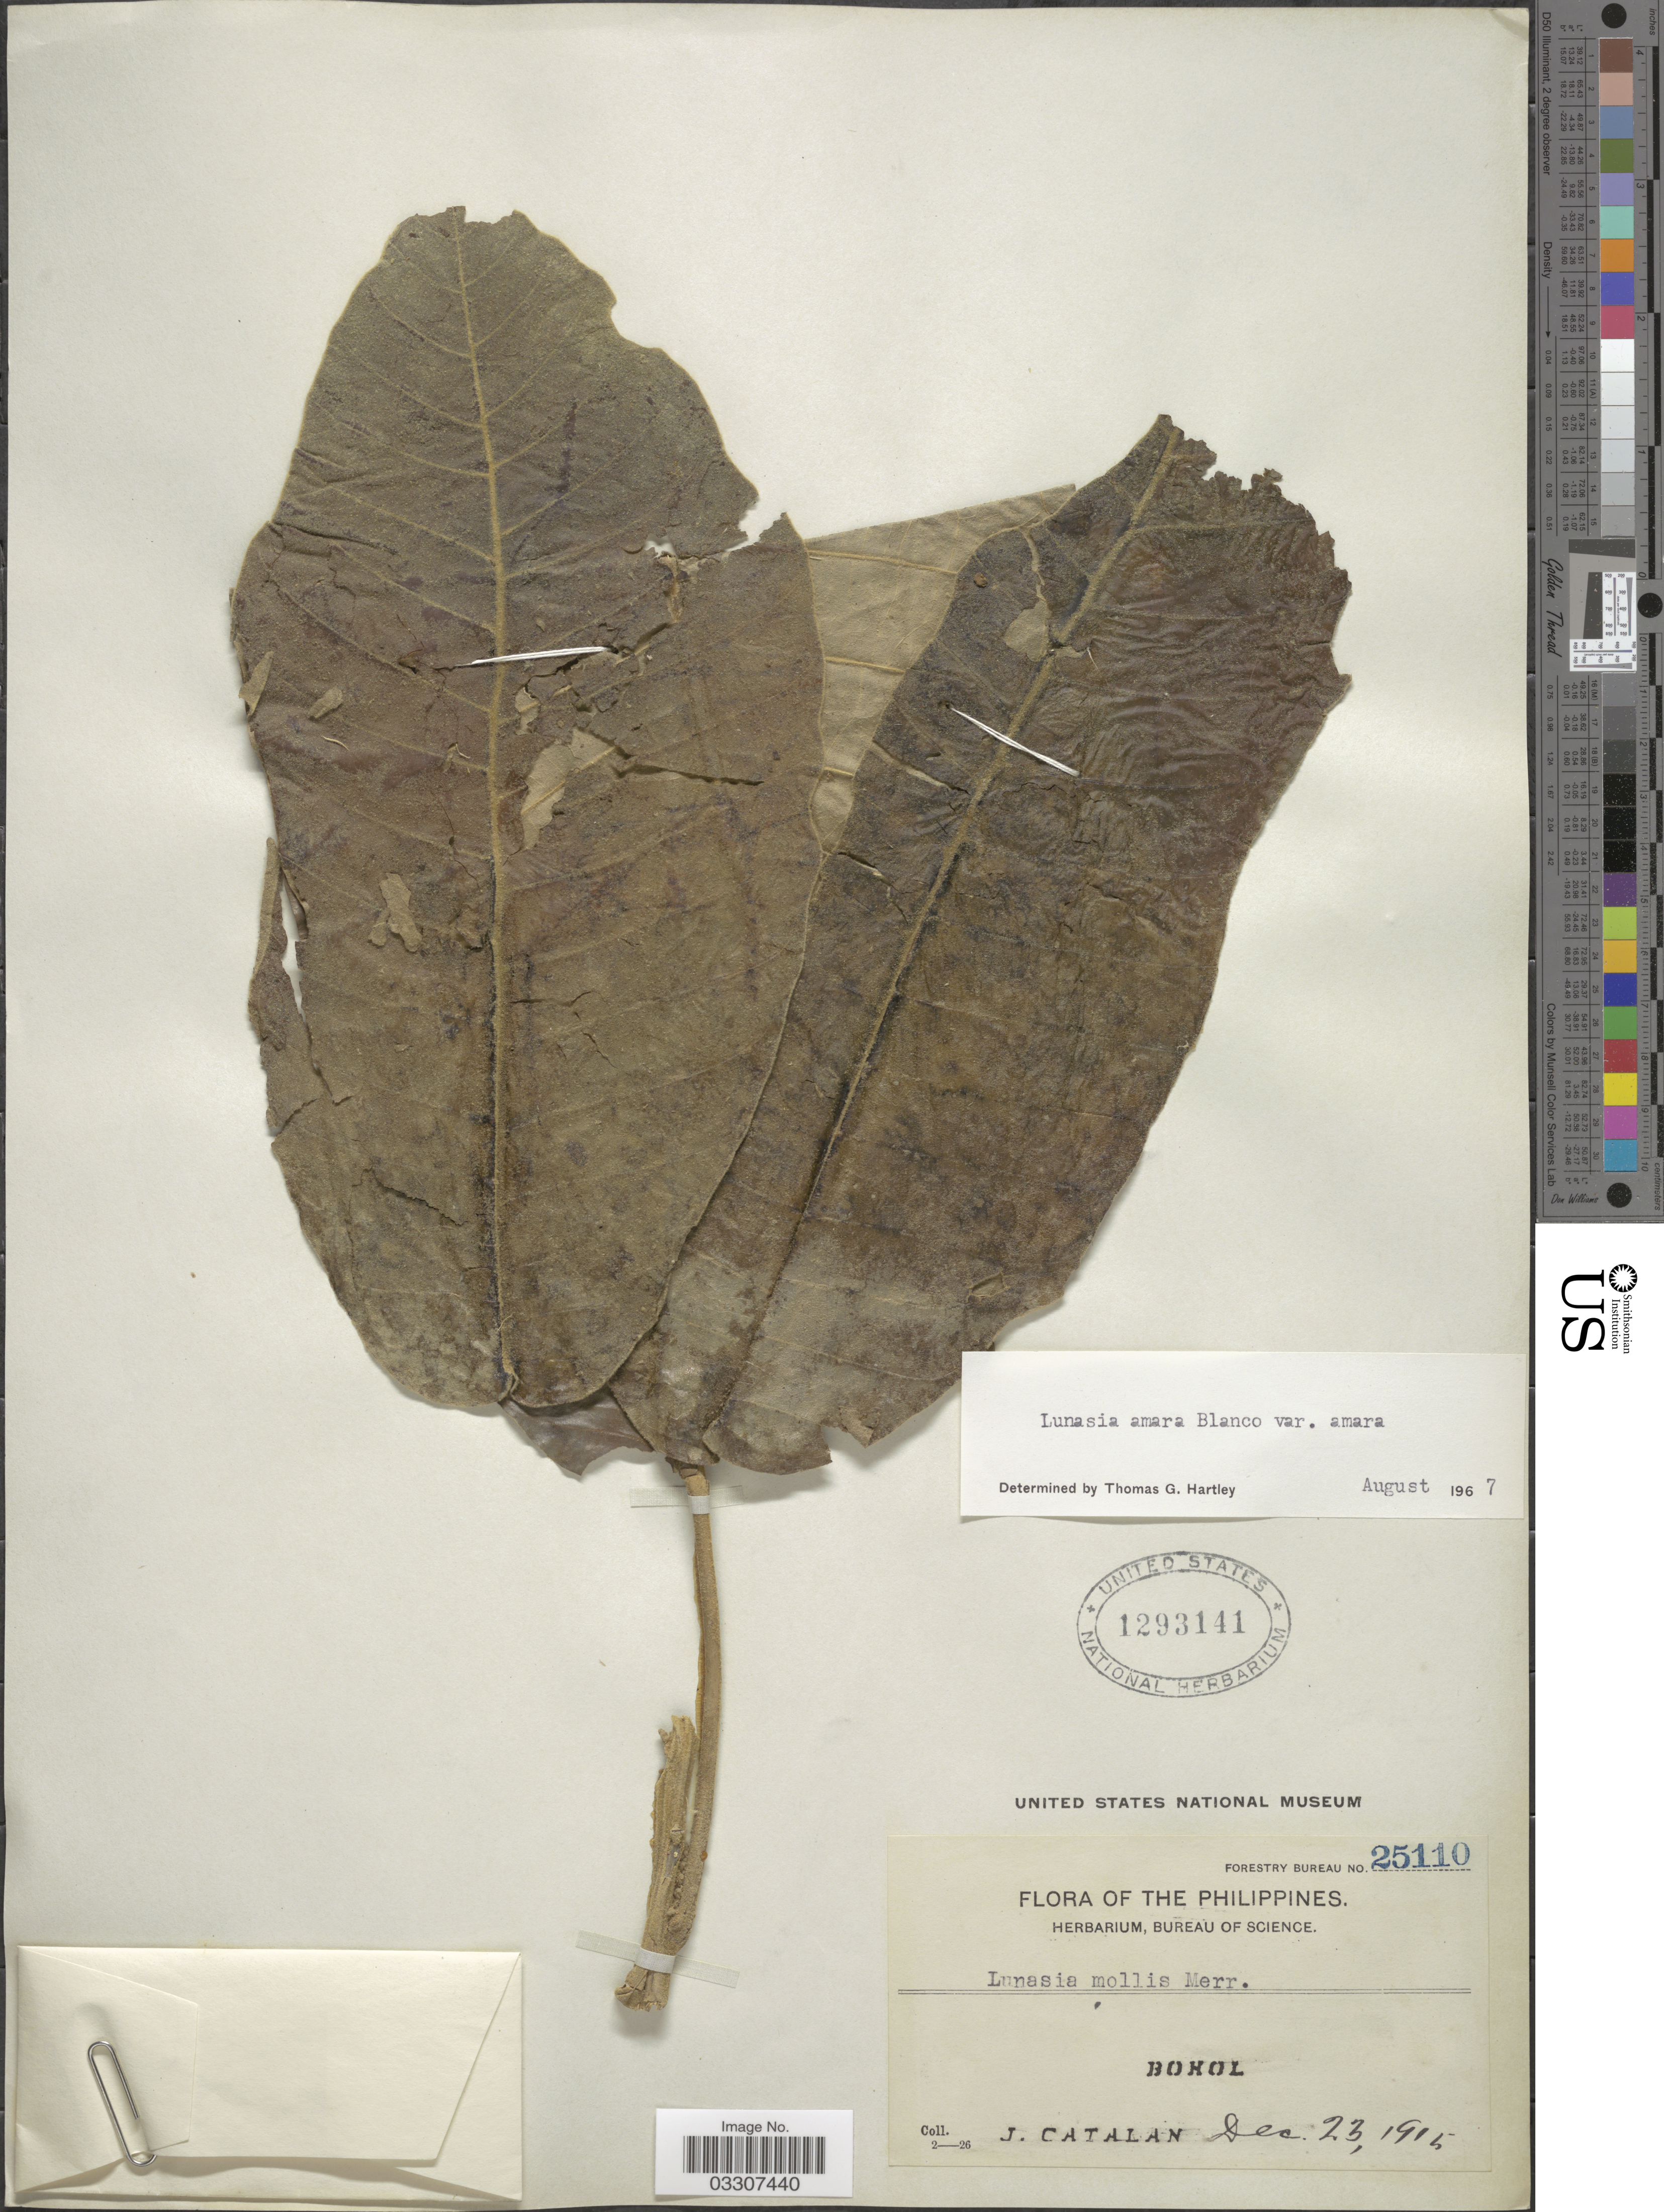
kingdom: Plantae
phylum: Tracheophyta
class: Magnoliopsida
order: Sapindales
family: Rutaceae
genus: Lunasia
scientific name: Lunasia amara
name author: Blanco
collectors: J. Catalan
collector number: Forestry Bureau 25110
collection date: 1915-12-23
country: Philippines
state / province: Central Visayas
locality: Bohol.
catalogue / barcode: US 1293141